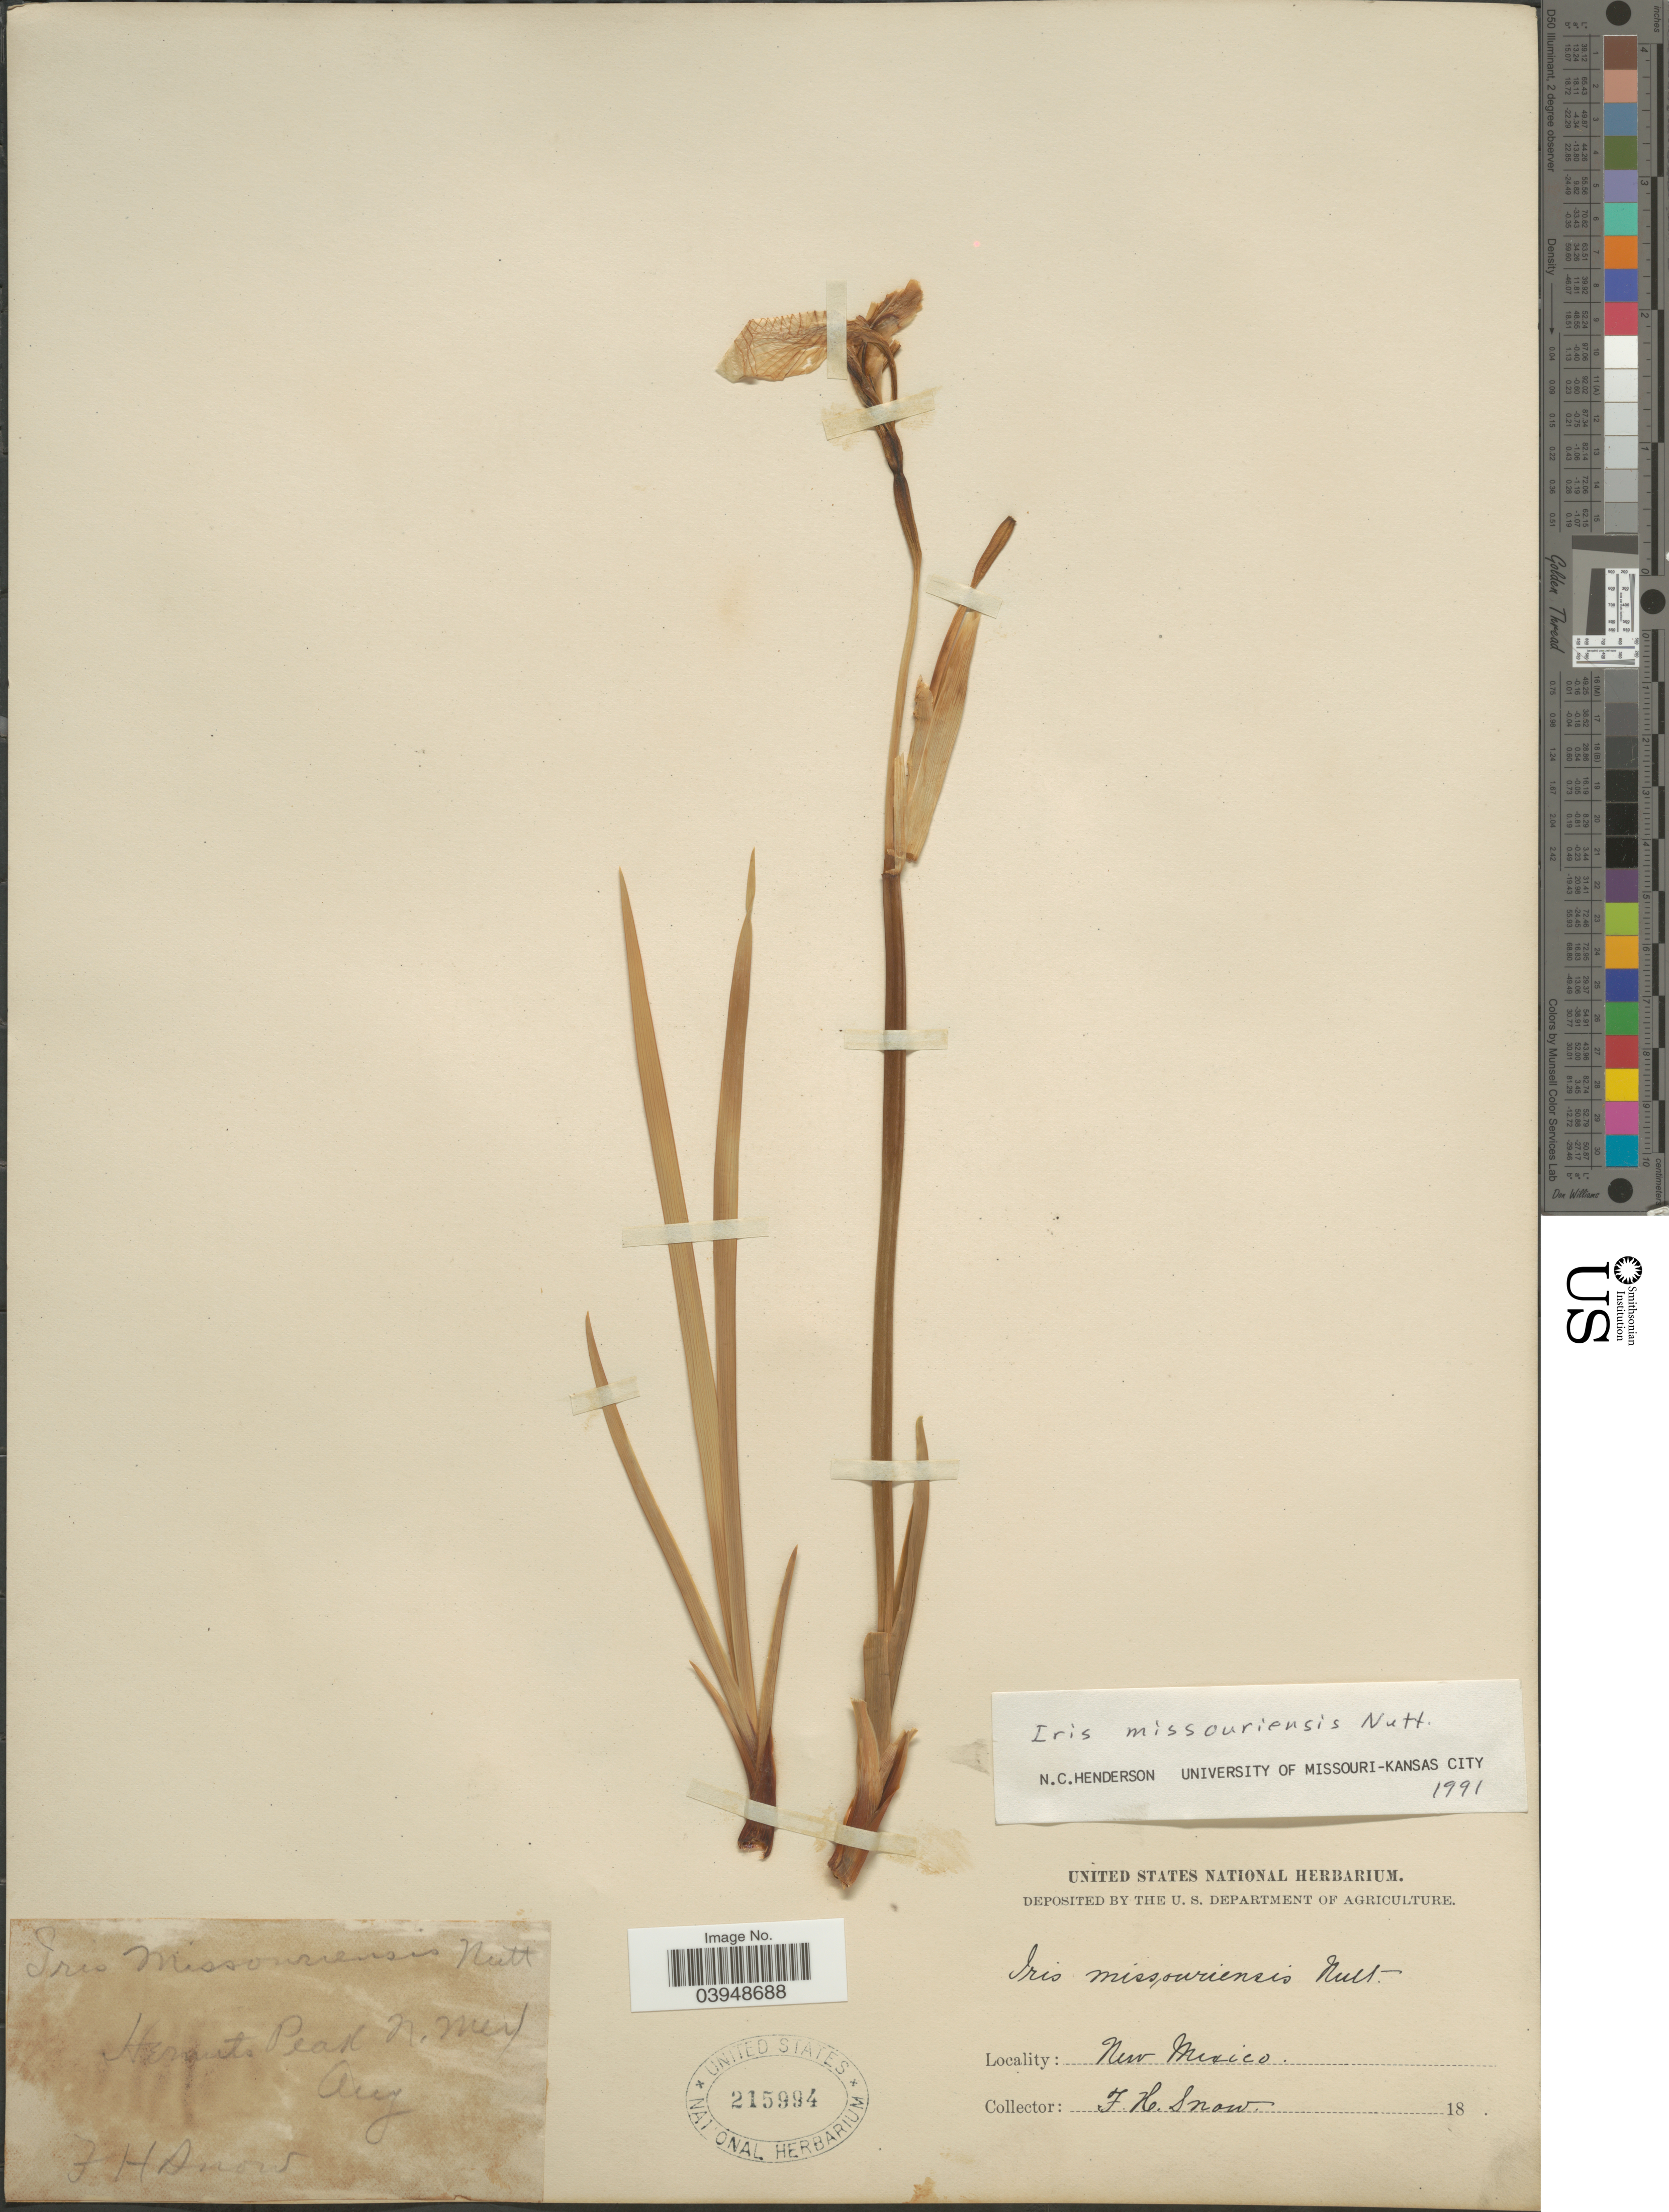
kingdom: Plantae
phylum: Tracheophyta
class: Liliopsida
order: Asparagales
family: Iridaceae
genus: Iris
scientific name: Iris missouriensis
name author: Nutt.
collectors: F. H. Snow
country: United States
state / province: New Mexico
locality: Hermits Peak.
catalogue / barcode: US 215994